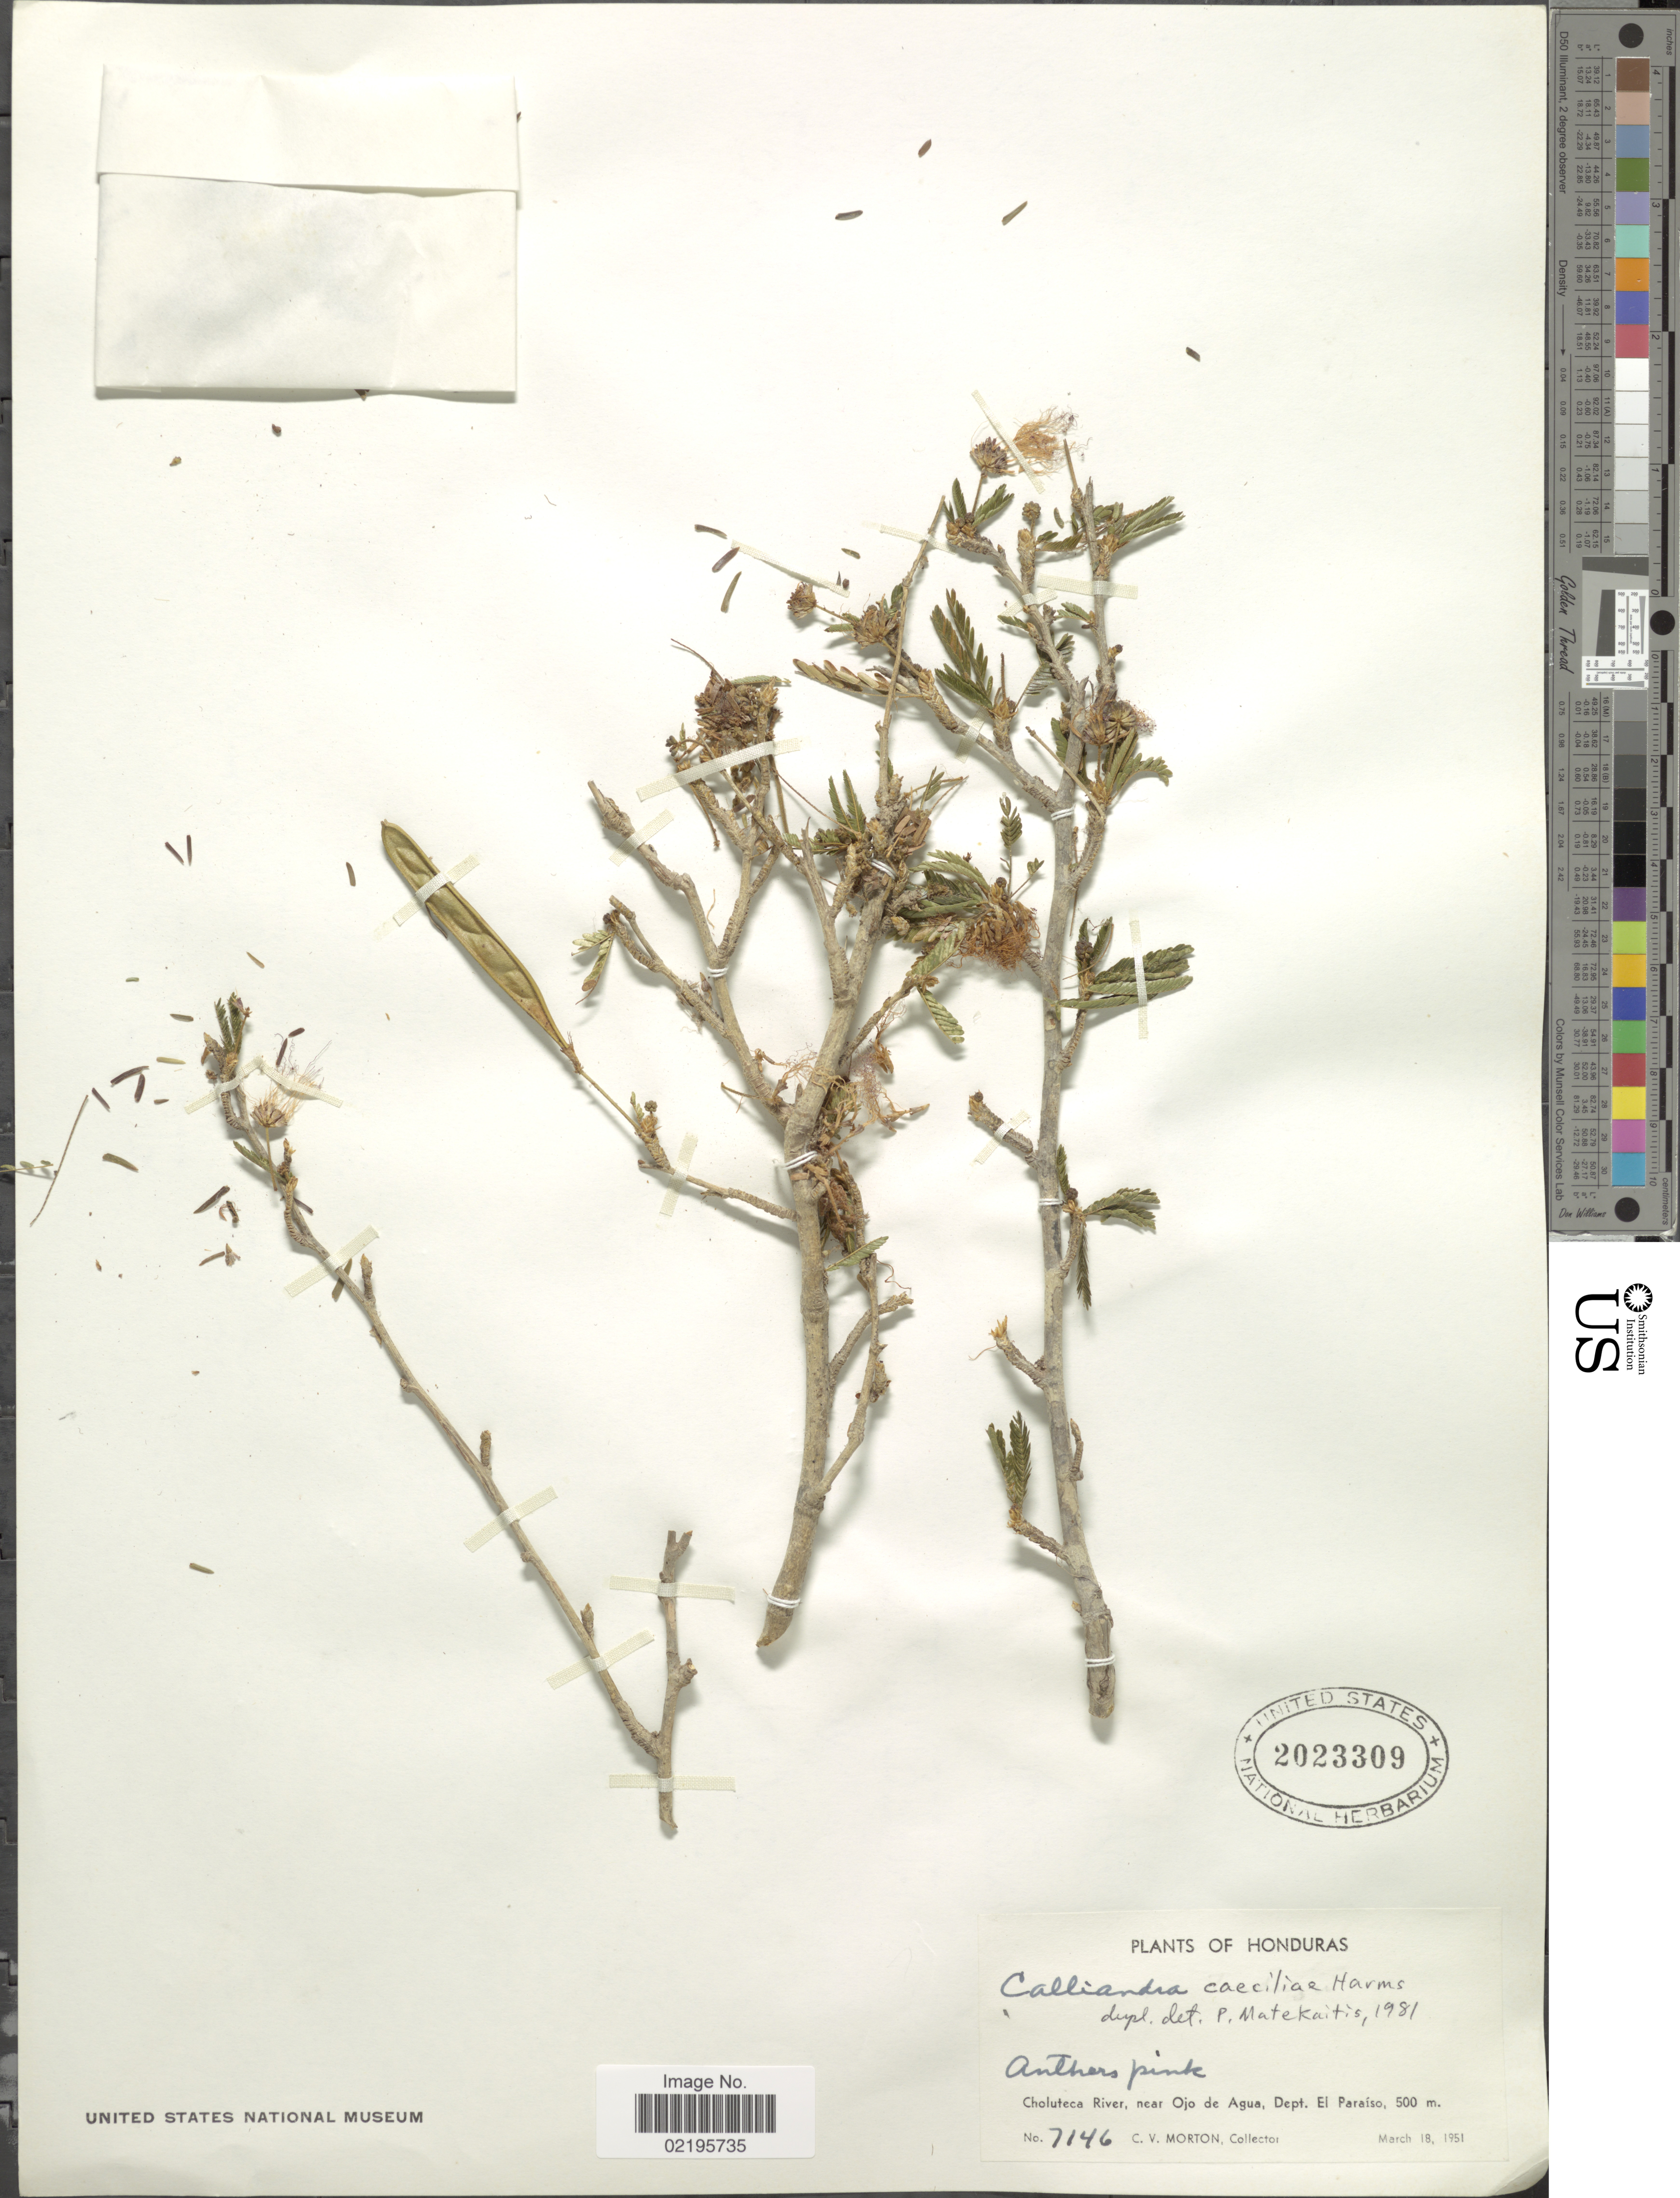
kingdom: Plantae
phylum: Tracheophyta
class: Magnoliopsida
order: Fabales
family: Fabaceae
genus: Calliandra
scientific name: Calliandra caeciliae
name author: Harms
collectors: C. V. Morton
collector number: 7146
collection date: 1951-03-18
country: Honduras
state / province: El Paraíso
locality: Choluteca River, near Ojo de Agua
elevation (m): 500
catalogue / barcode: US 2023309